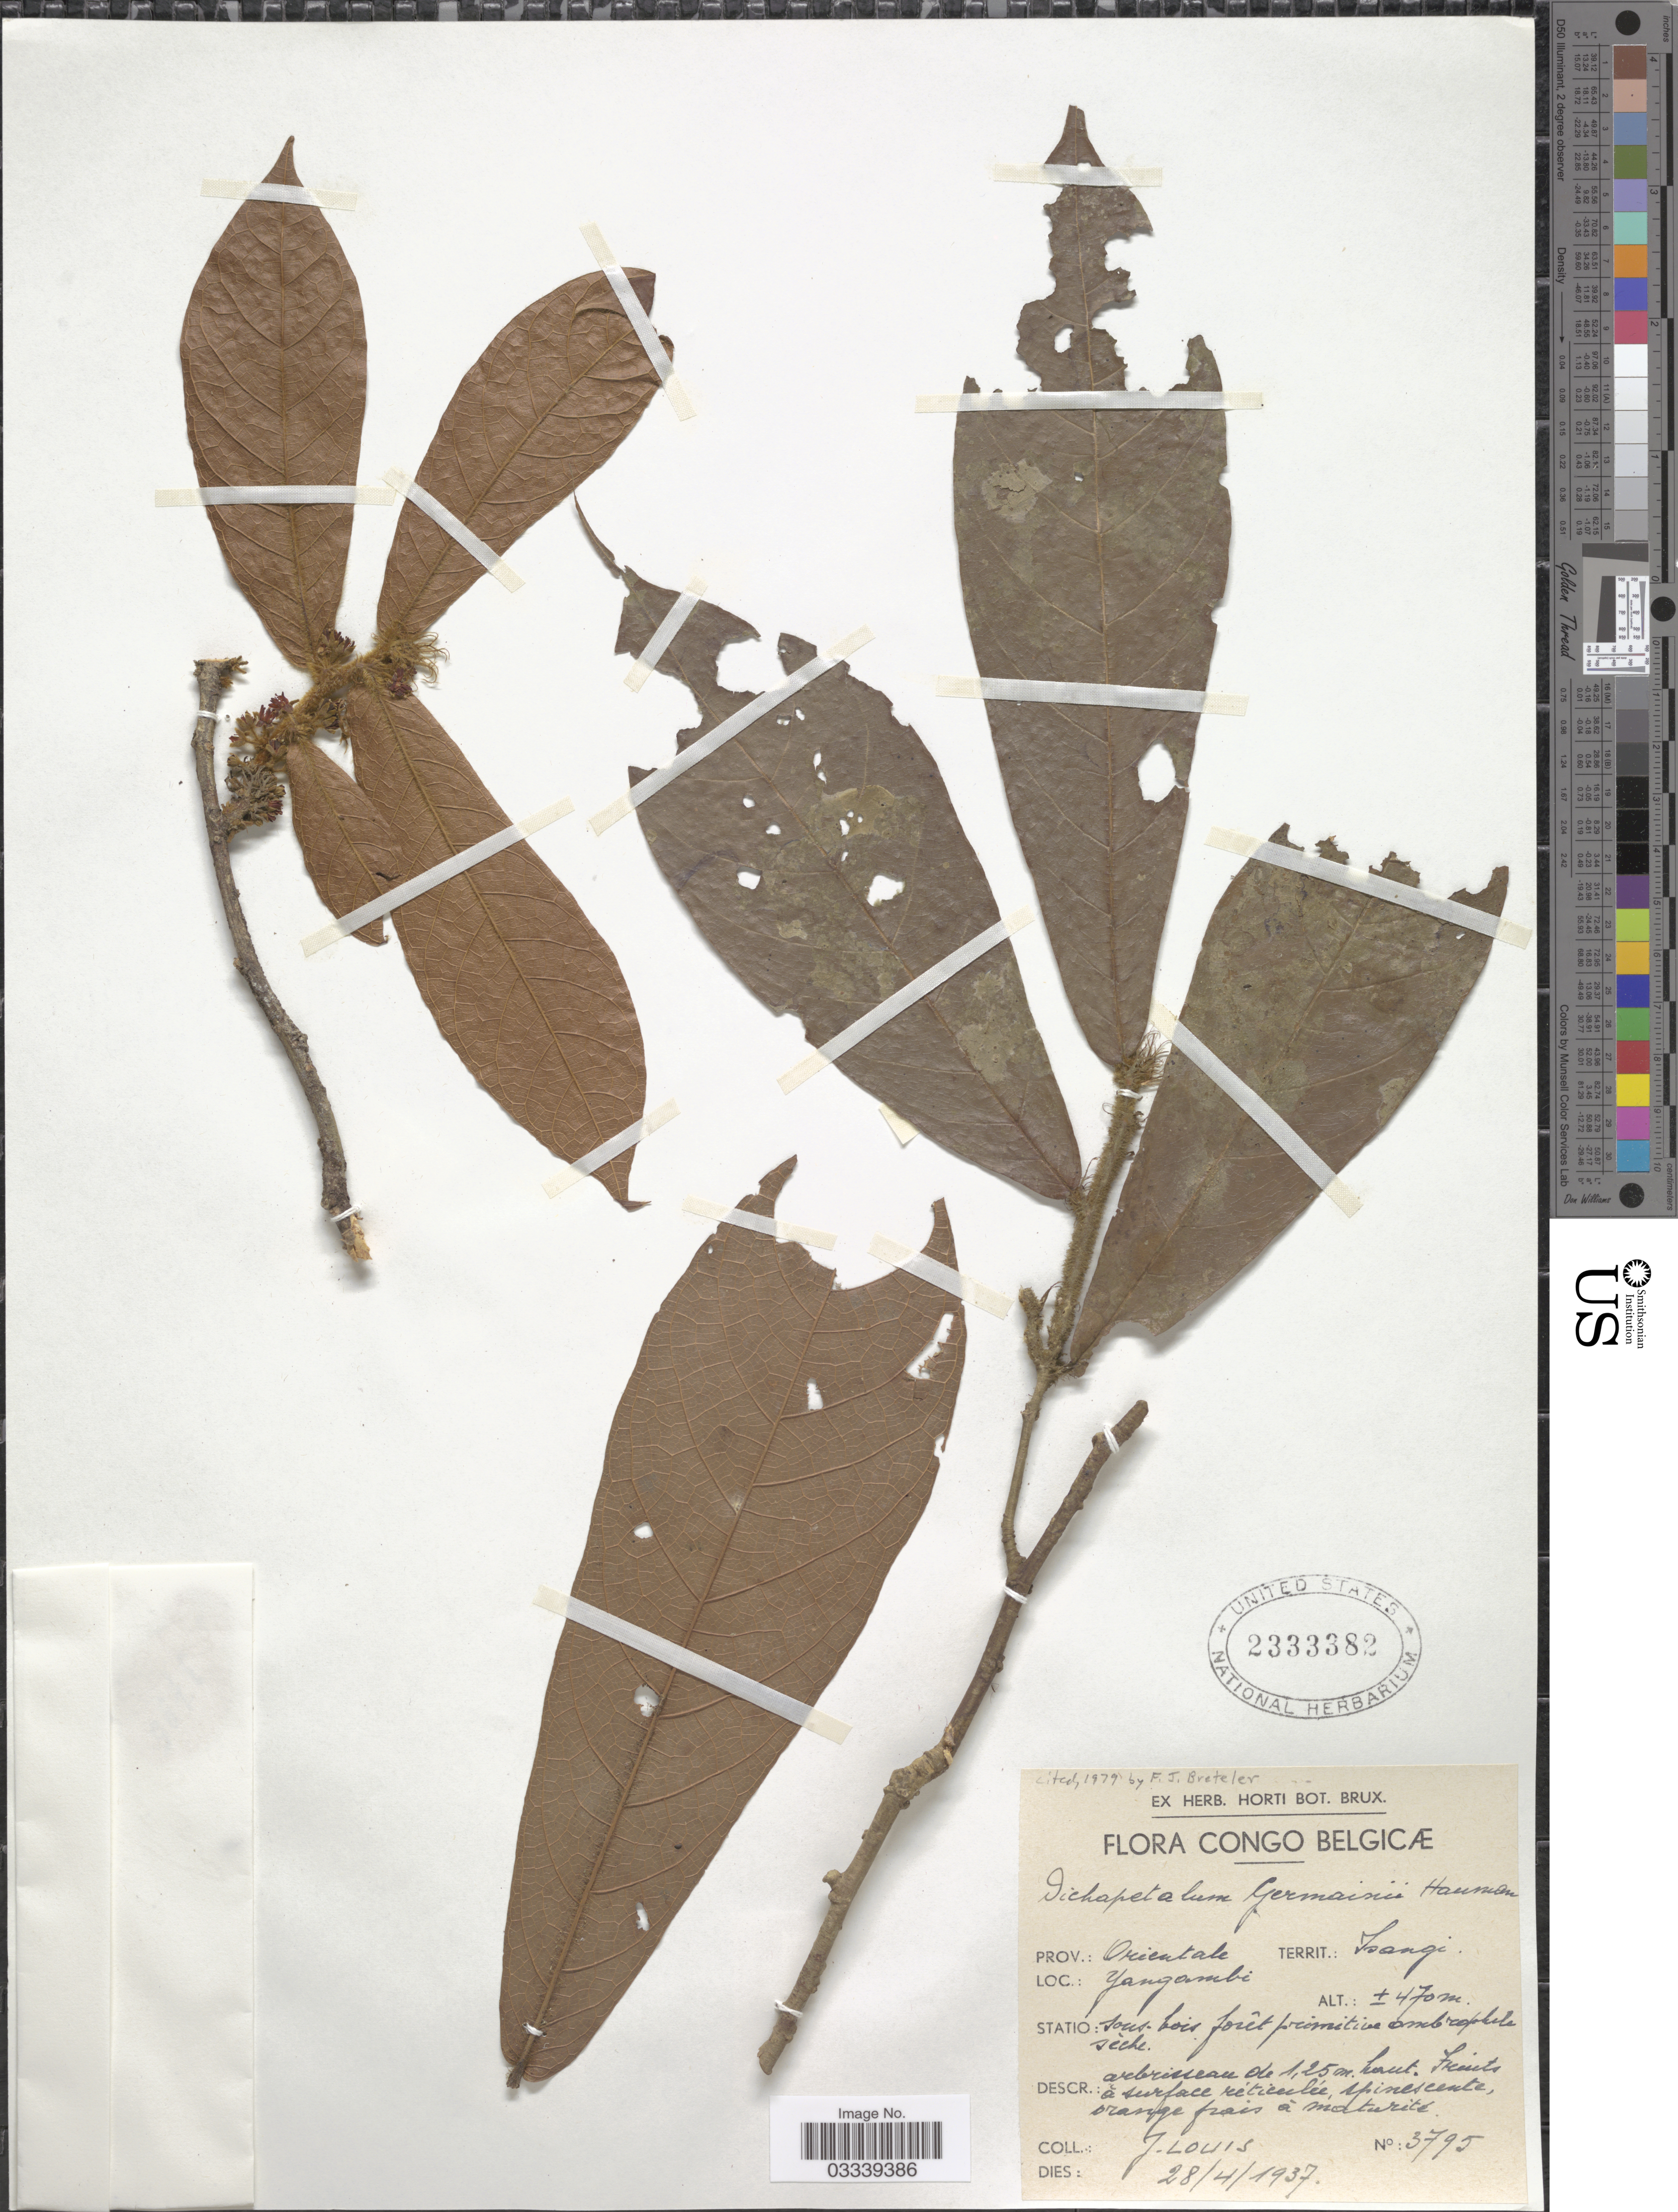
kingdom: Plantae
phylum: Tracheophyta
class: Magnoliopsida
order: Malpighiales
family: Dichapetalaceae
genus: Dichapetalum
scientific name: Dichapetalum germainii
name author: Hauman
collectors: J. Louis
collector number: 3795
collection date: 1937-04-28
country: Congo, Democratic Republic of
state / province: Tshopo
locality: Congo Belgicæ, Prov.: Orientale, Territ.: Isangi, Yangambi.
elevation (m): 470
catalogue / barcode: US 2333382